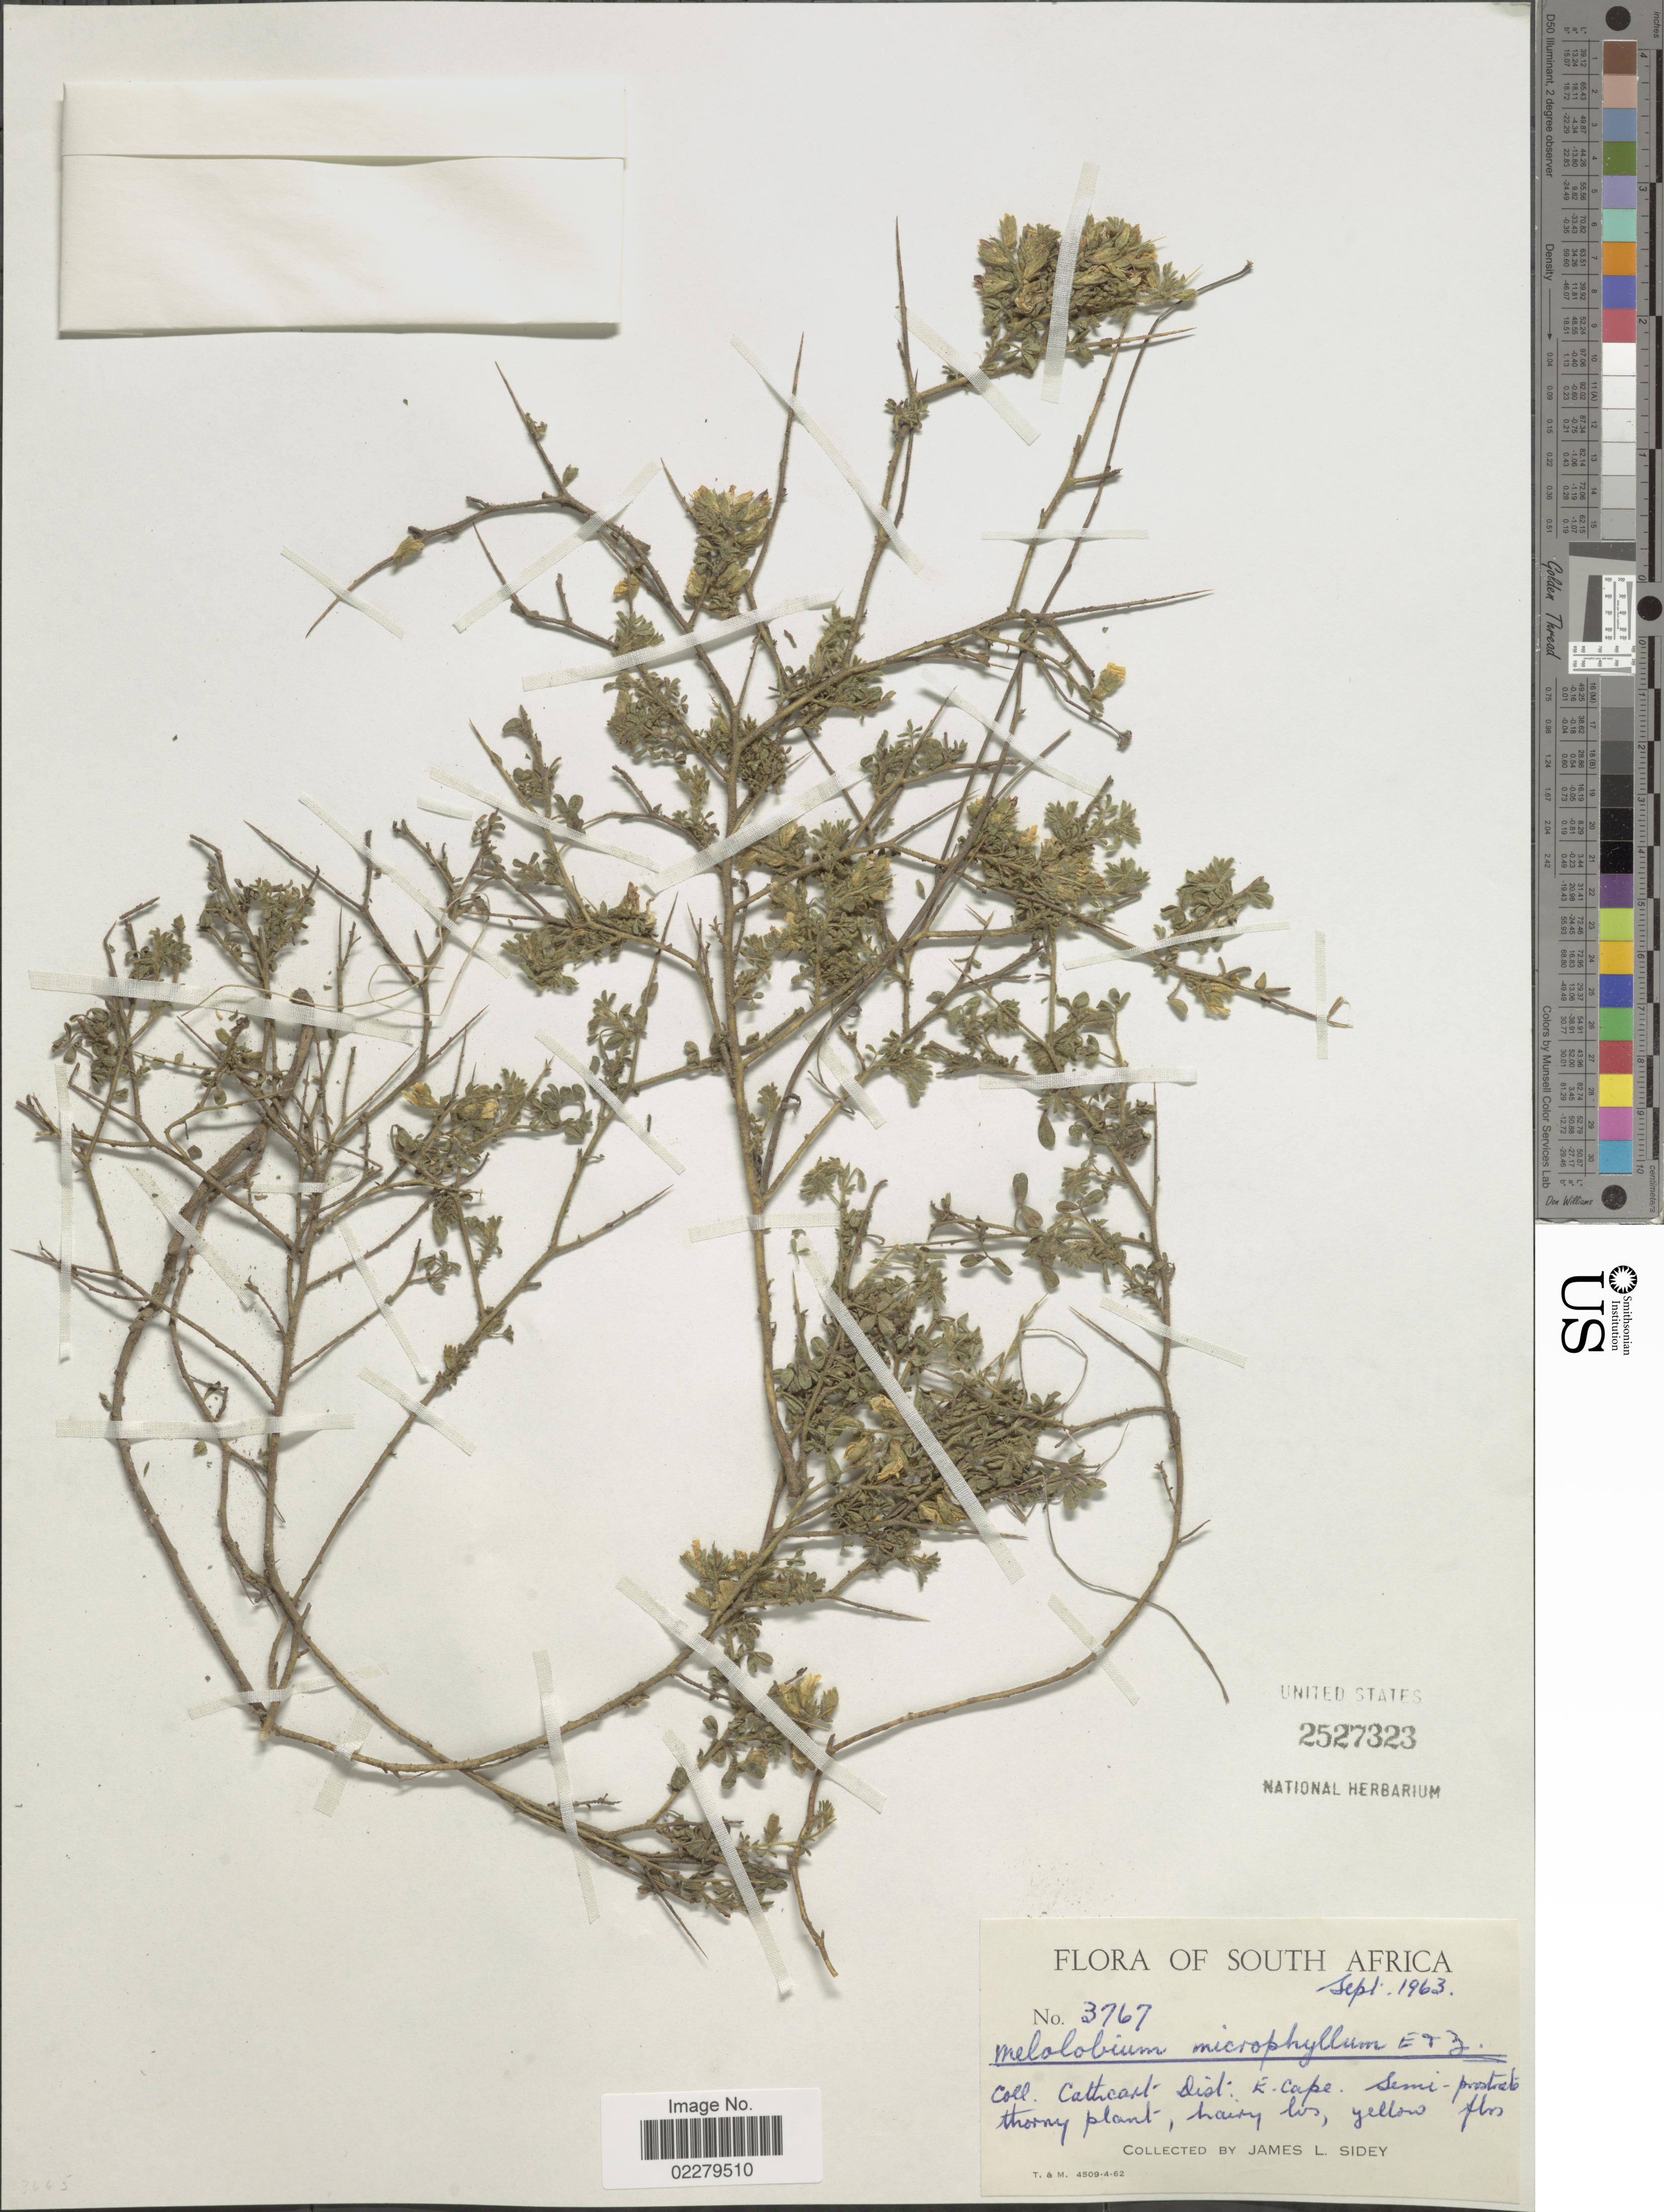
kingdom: Plantae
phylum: Tracheophyta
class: Magnoliopsida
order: Fabales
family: Fabaceae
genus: Melolobium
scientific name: Melolobium microphyllum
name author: Eckl. & Zeyh.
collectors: J. L. Sidey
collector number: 3767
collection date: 1963-09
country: South Africa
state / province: Eastern Cape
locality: Cathcart Dist E. Cape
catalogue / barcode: US 2527323